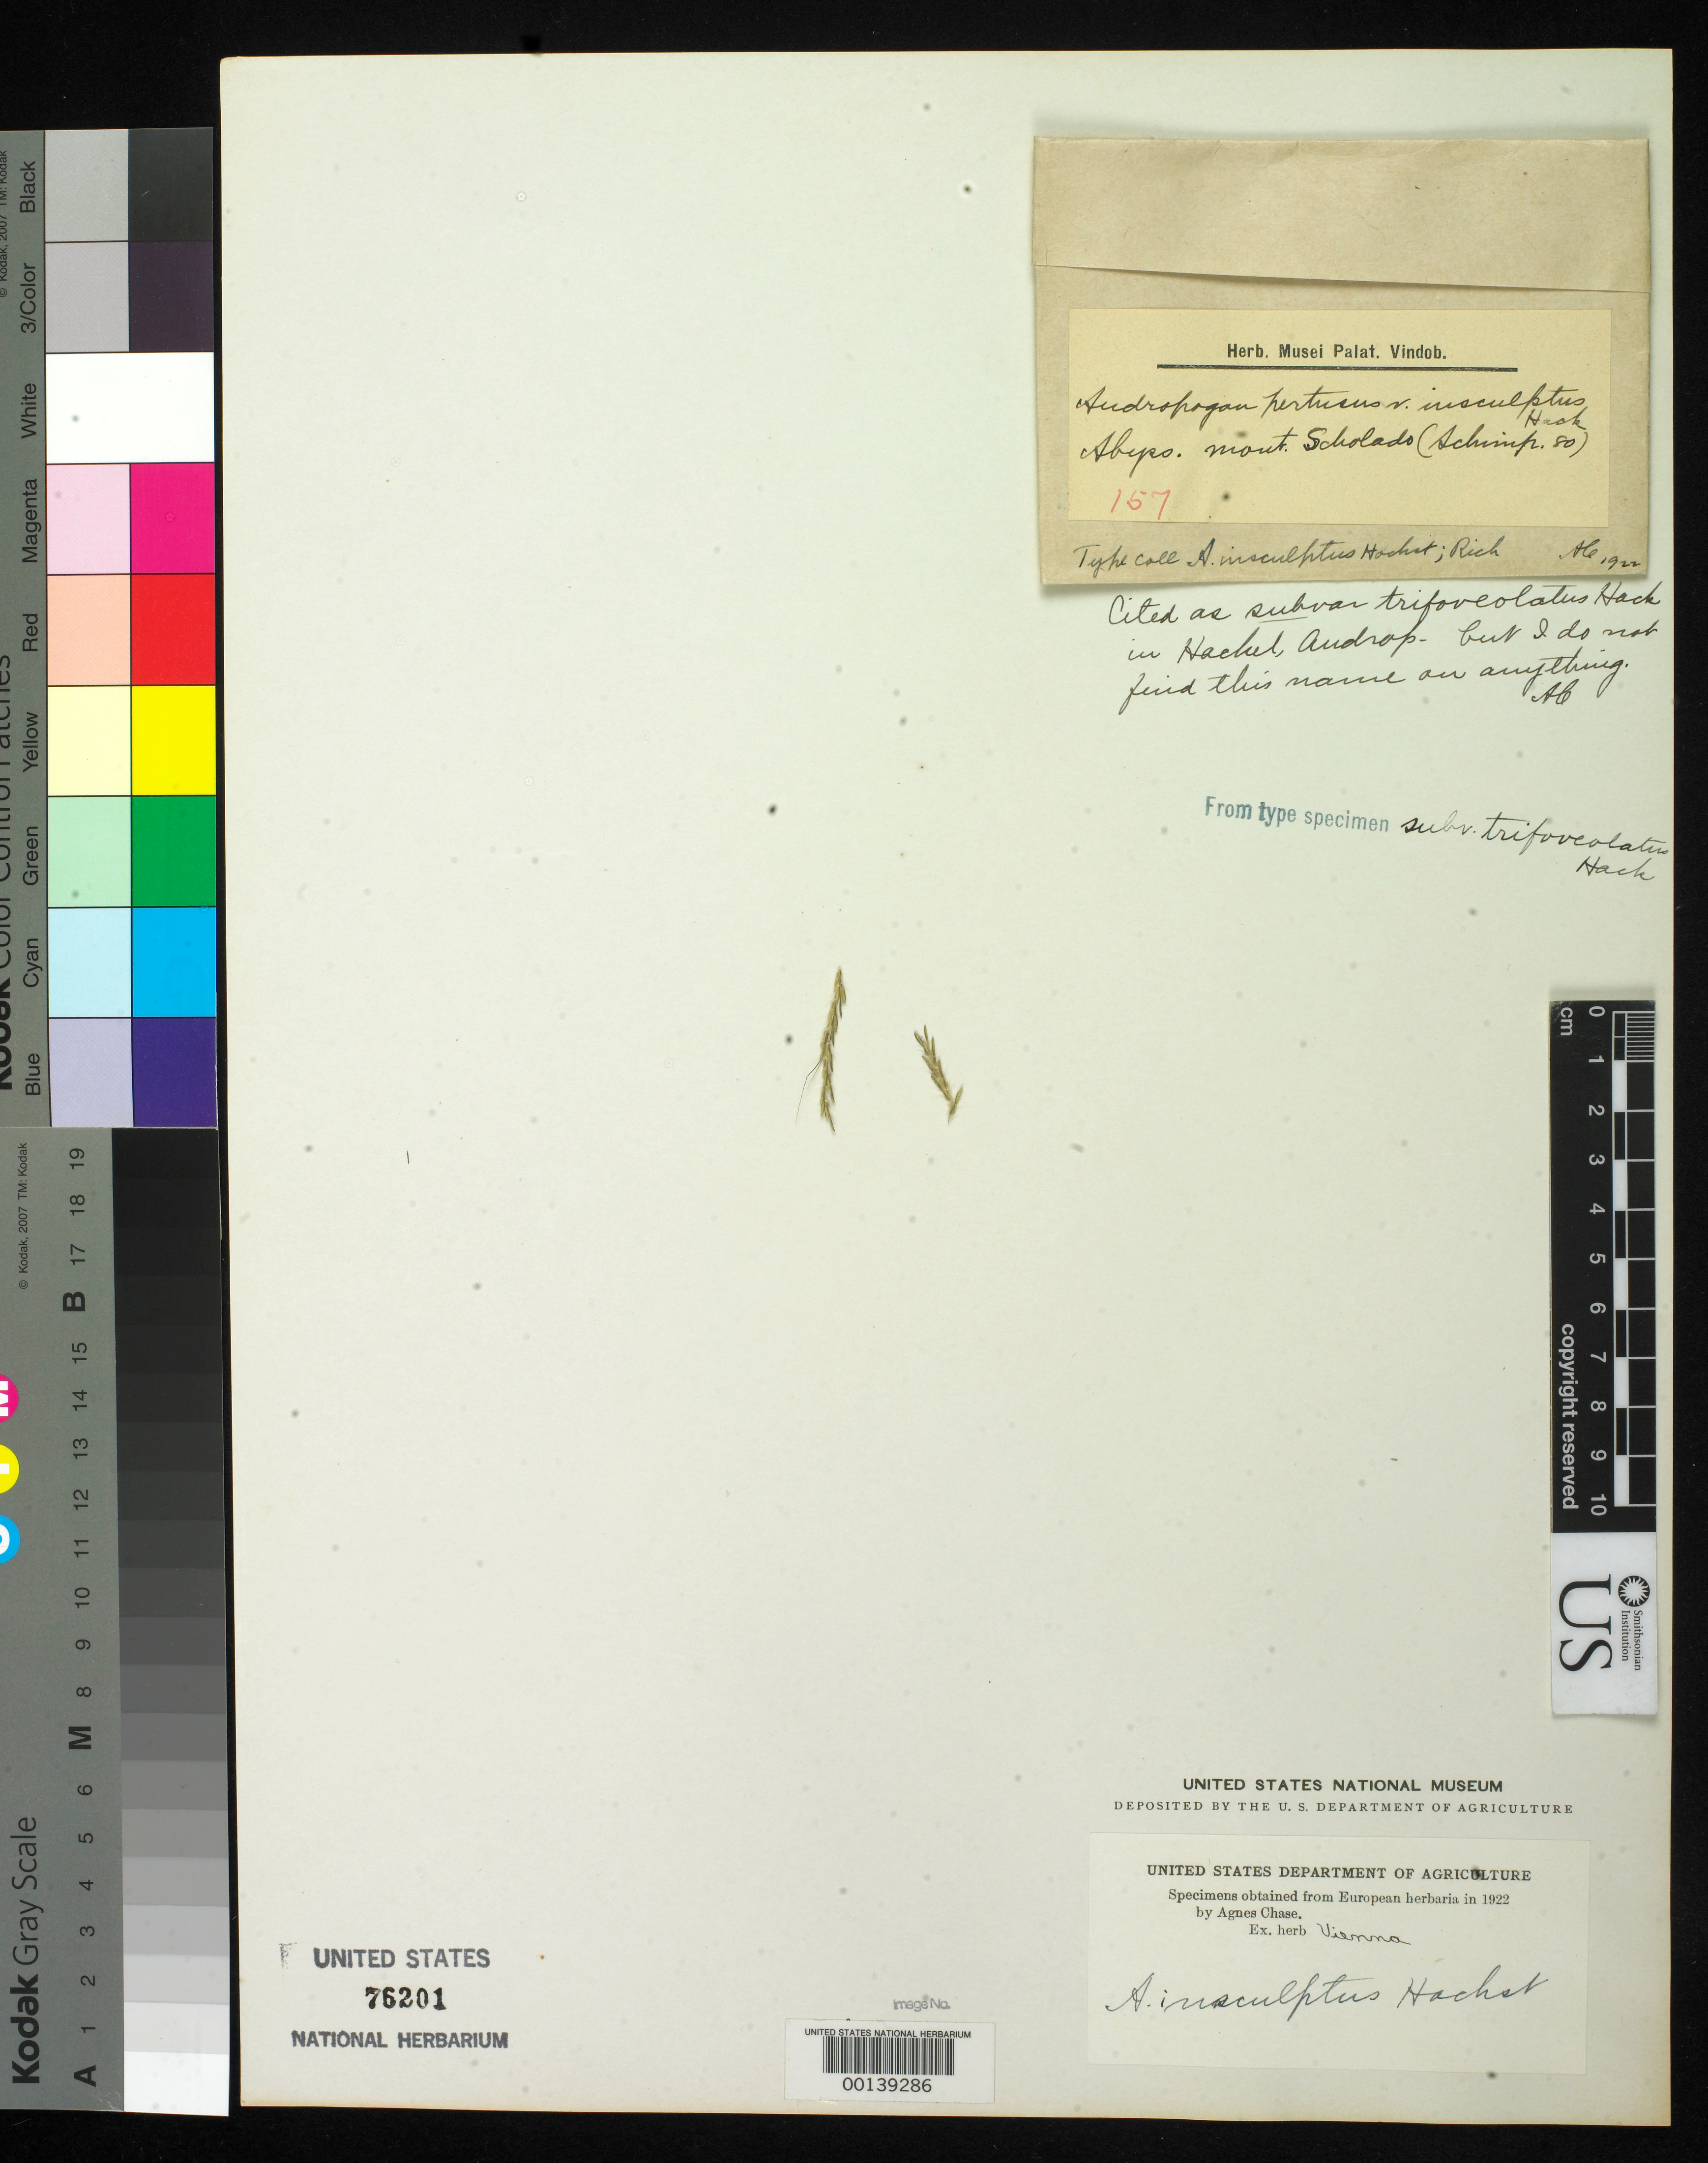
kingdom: Plantae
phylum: Tracheophyta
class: Liliopsida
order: Poales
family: Poaceae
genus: Andropogon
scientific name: Andropogon insculptus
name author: Hochst. ex A. Rich.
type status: Syntype; Lectotype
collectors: G. W. Schimper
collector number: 80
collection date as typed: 22 Sep 1837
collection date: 1837-09-22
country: Ethiopia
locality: "Abyss. Mont. Scholado" [as transcribed by A. Chase; protologue, "in terra sicca ad radices montis Selleuda, prope Adoua"]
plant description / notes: Fragment of type ex herb. Vienna. Cited 1982 by W.D. Clayton & S.A. Renvoize in Fl. Trop. E. Africa, 1995 by S.M. Phillips in Fl. Ethiopia & Eritrea.; Also a syntype of Andropogon pertusus subvar. trifoveolatus Hack.; Fragment of type ex herb. Vienna. Cited 1982 by W.D. Clayton & S.A. Renvoize in Fl. Trop. E. Africa, 1995 by S.M. Phillips in Fl. Ethiopia & Eritrea.; Also a lectotype of Andropogon insculptus Hochst. ex A. Rich.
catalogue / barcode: US 76201